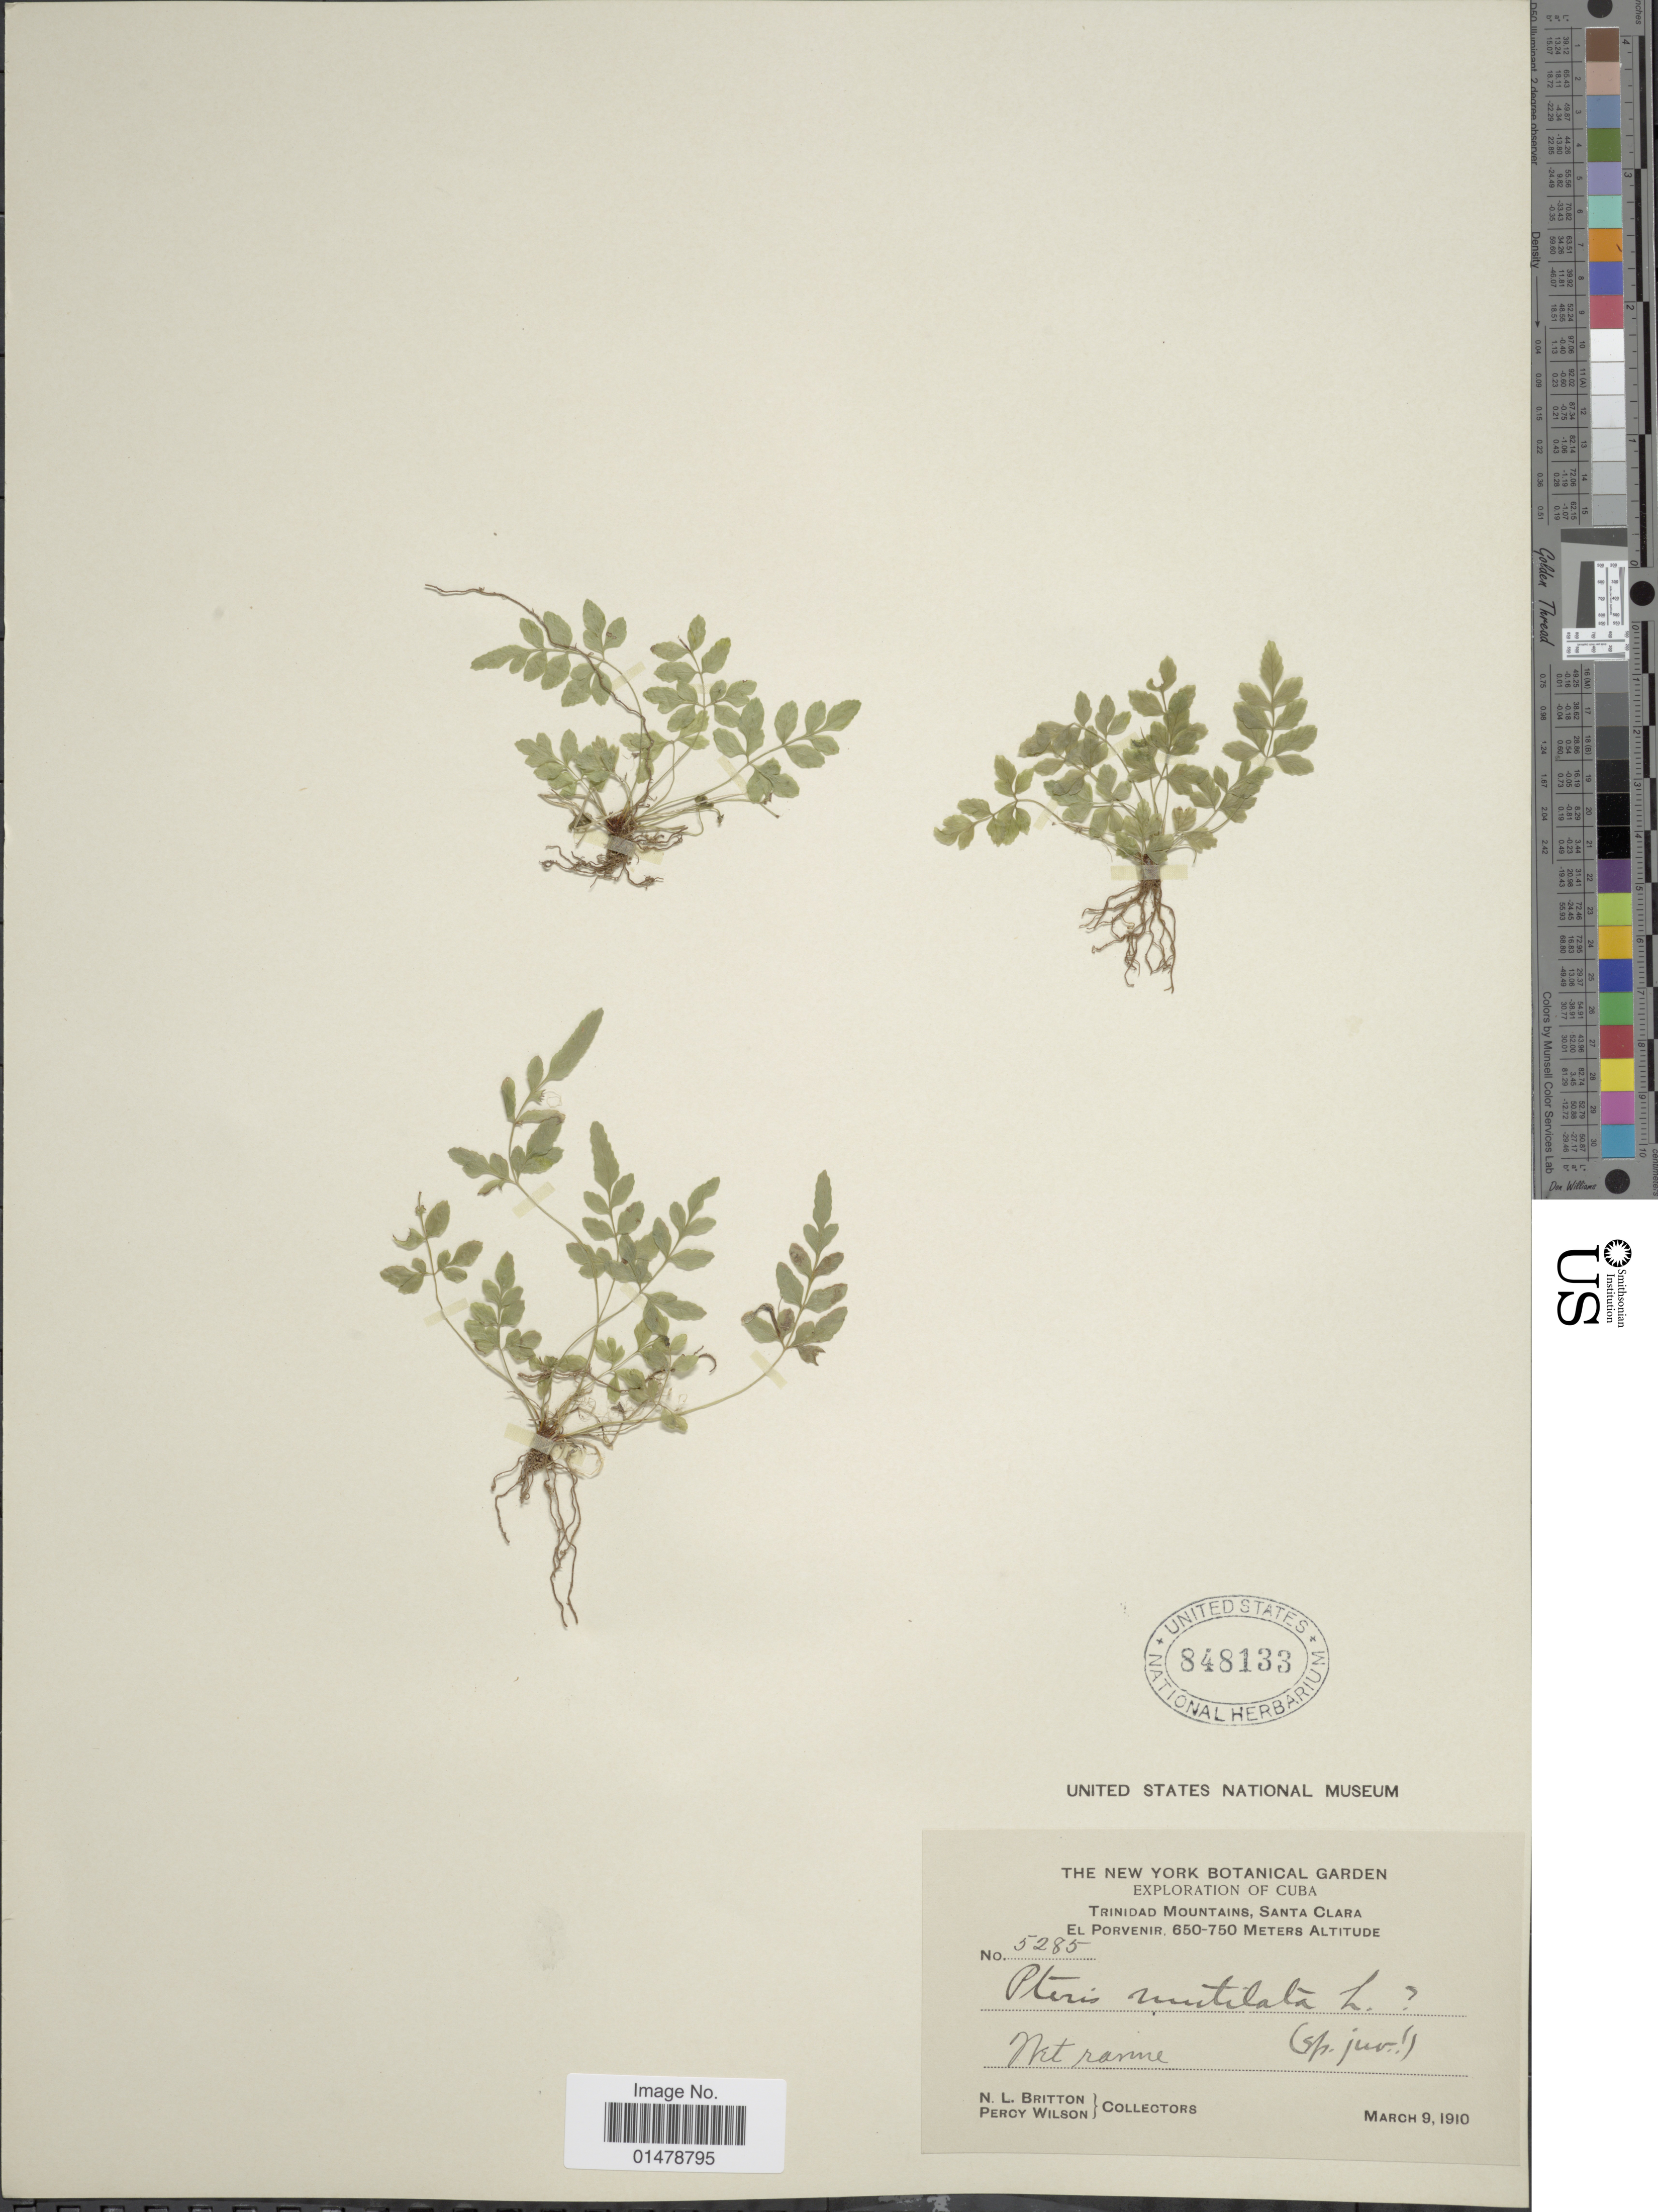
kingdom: Plantae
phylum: Tracheophyta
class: Polypodiopsida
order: Polypodiales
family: Pteridaceae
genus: Pteris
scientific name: Pteris mutilata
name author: L.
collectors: N. Britton & P. Wilson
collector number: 5285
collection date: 1910-03-09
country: Cuba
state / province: Las Villas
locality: Trinidad Mountains. Mt ravine.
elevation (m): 650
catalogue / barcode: US 848133